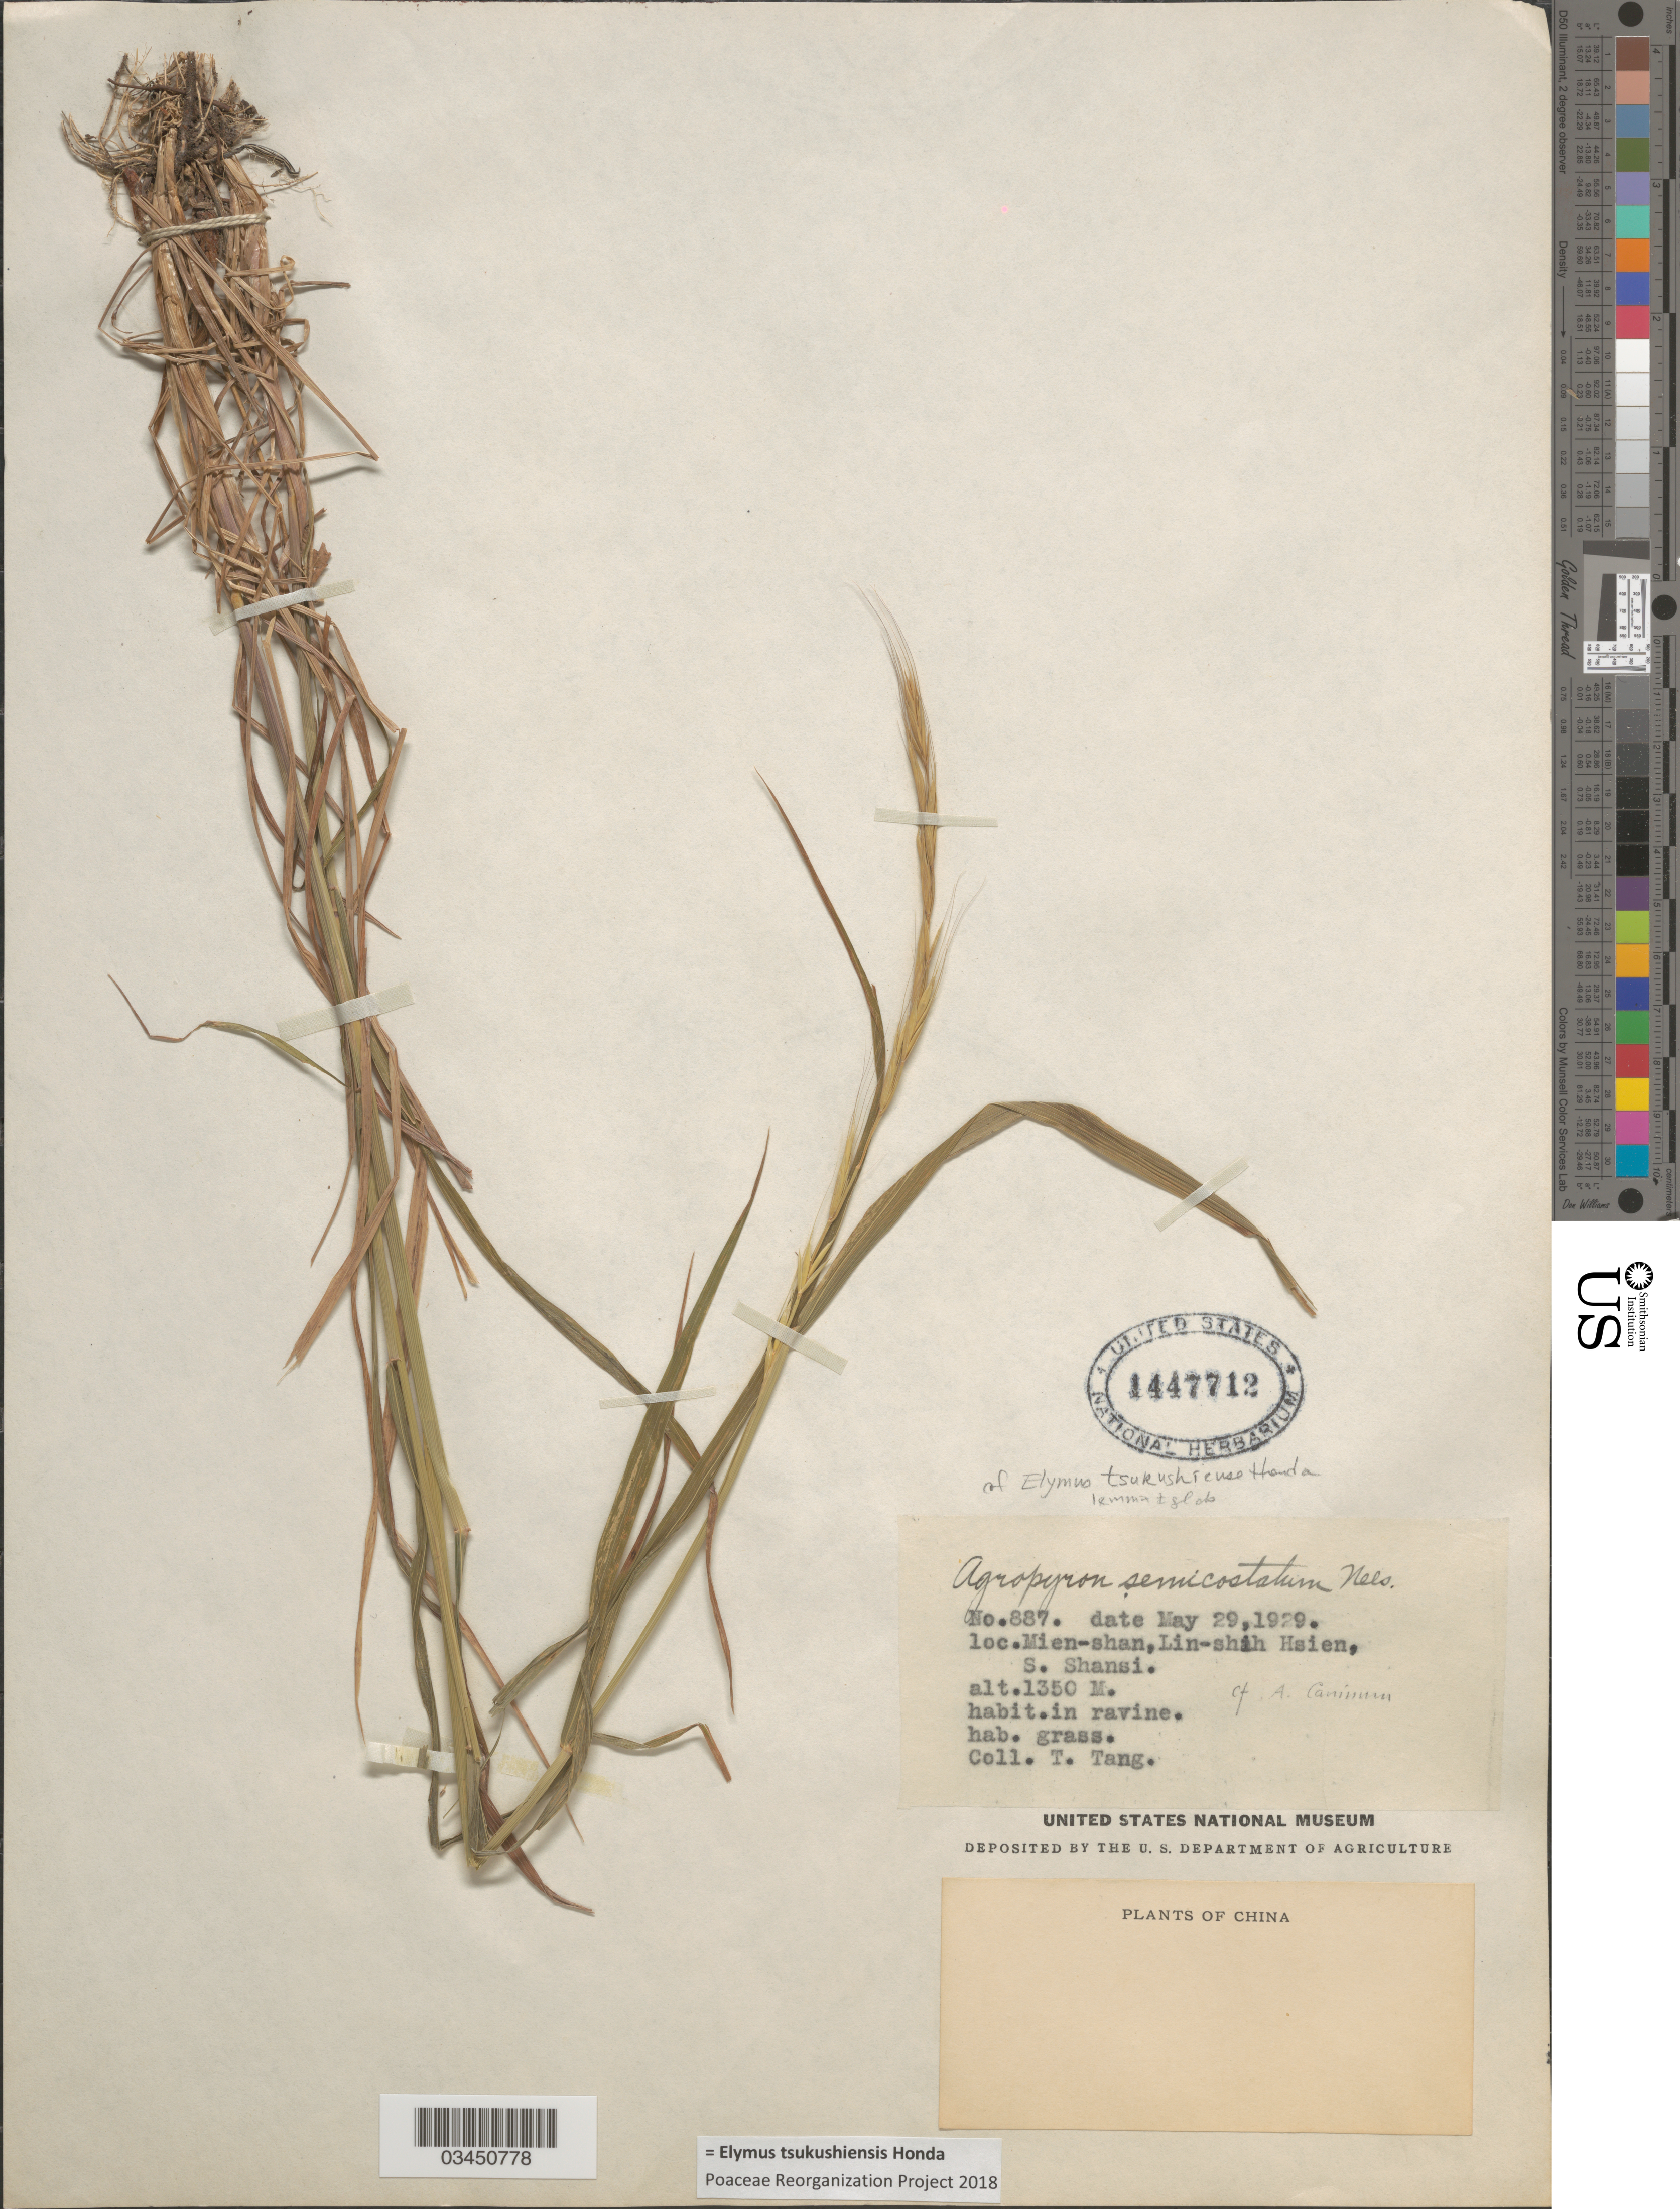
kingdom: Plantae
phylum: Tracheophyta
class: Liliopsida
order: Poales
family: Poaceae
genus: Elymus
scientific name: Elymus tsukushiensis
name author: Honda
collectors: T. Tang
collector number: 887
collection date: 1929-05-29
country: China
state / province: Shanxi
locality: Mien-shan, Lin-shih hsien, S. Shansi.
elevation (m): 1350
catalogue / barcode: US 1447712